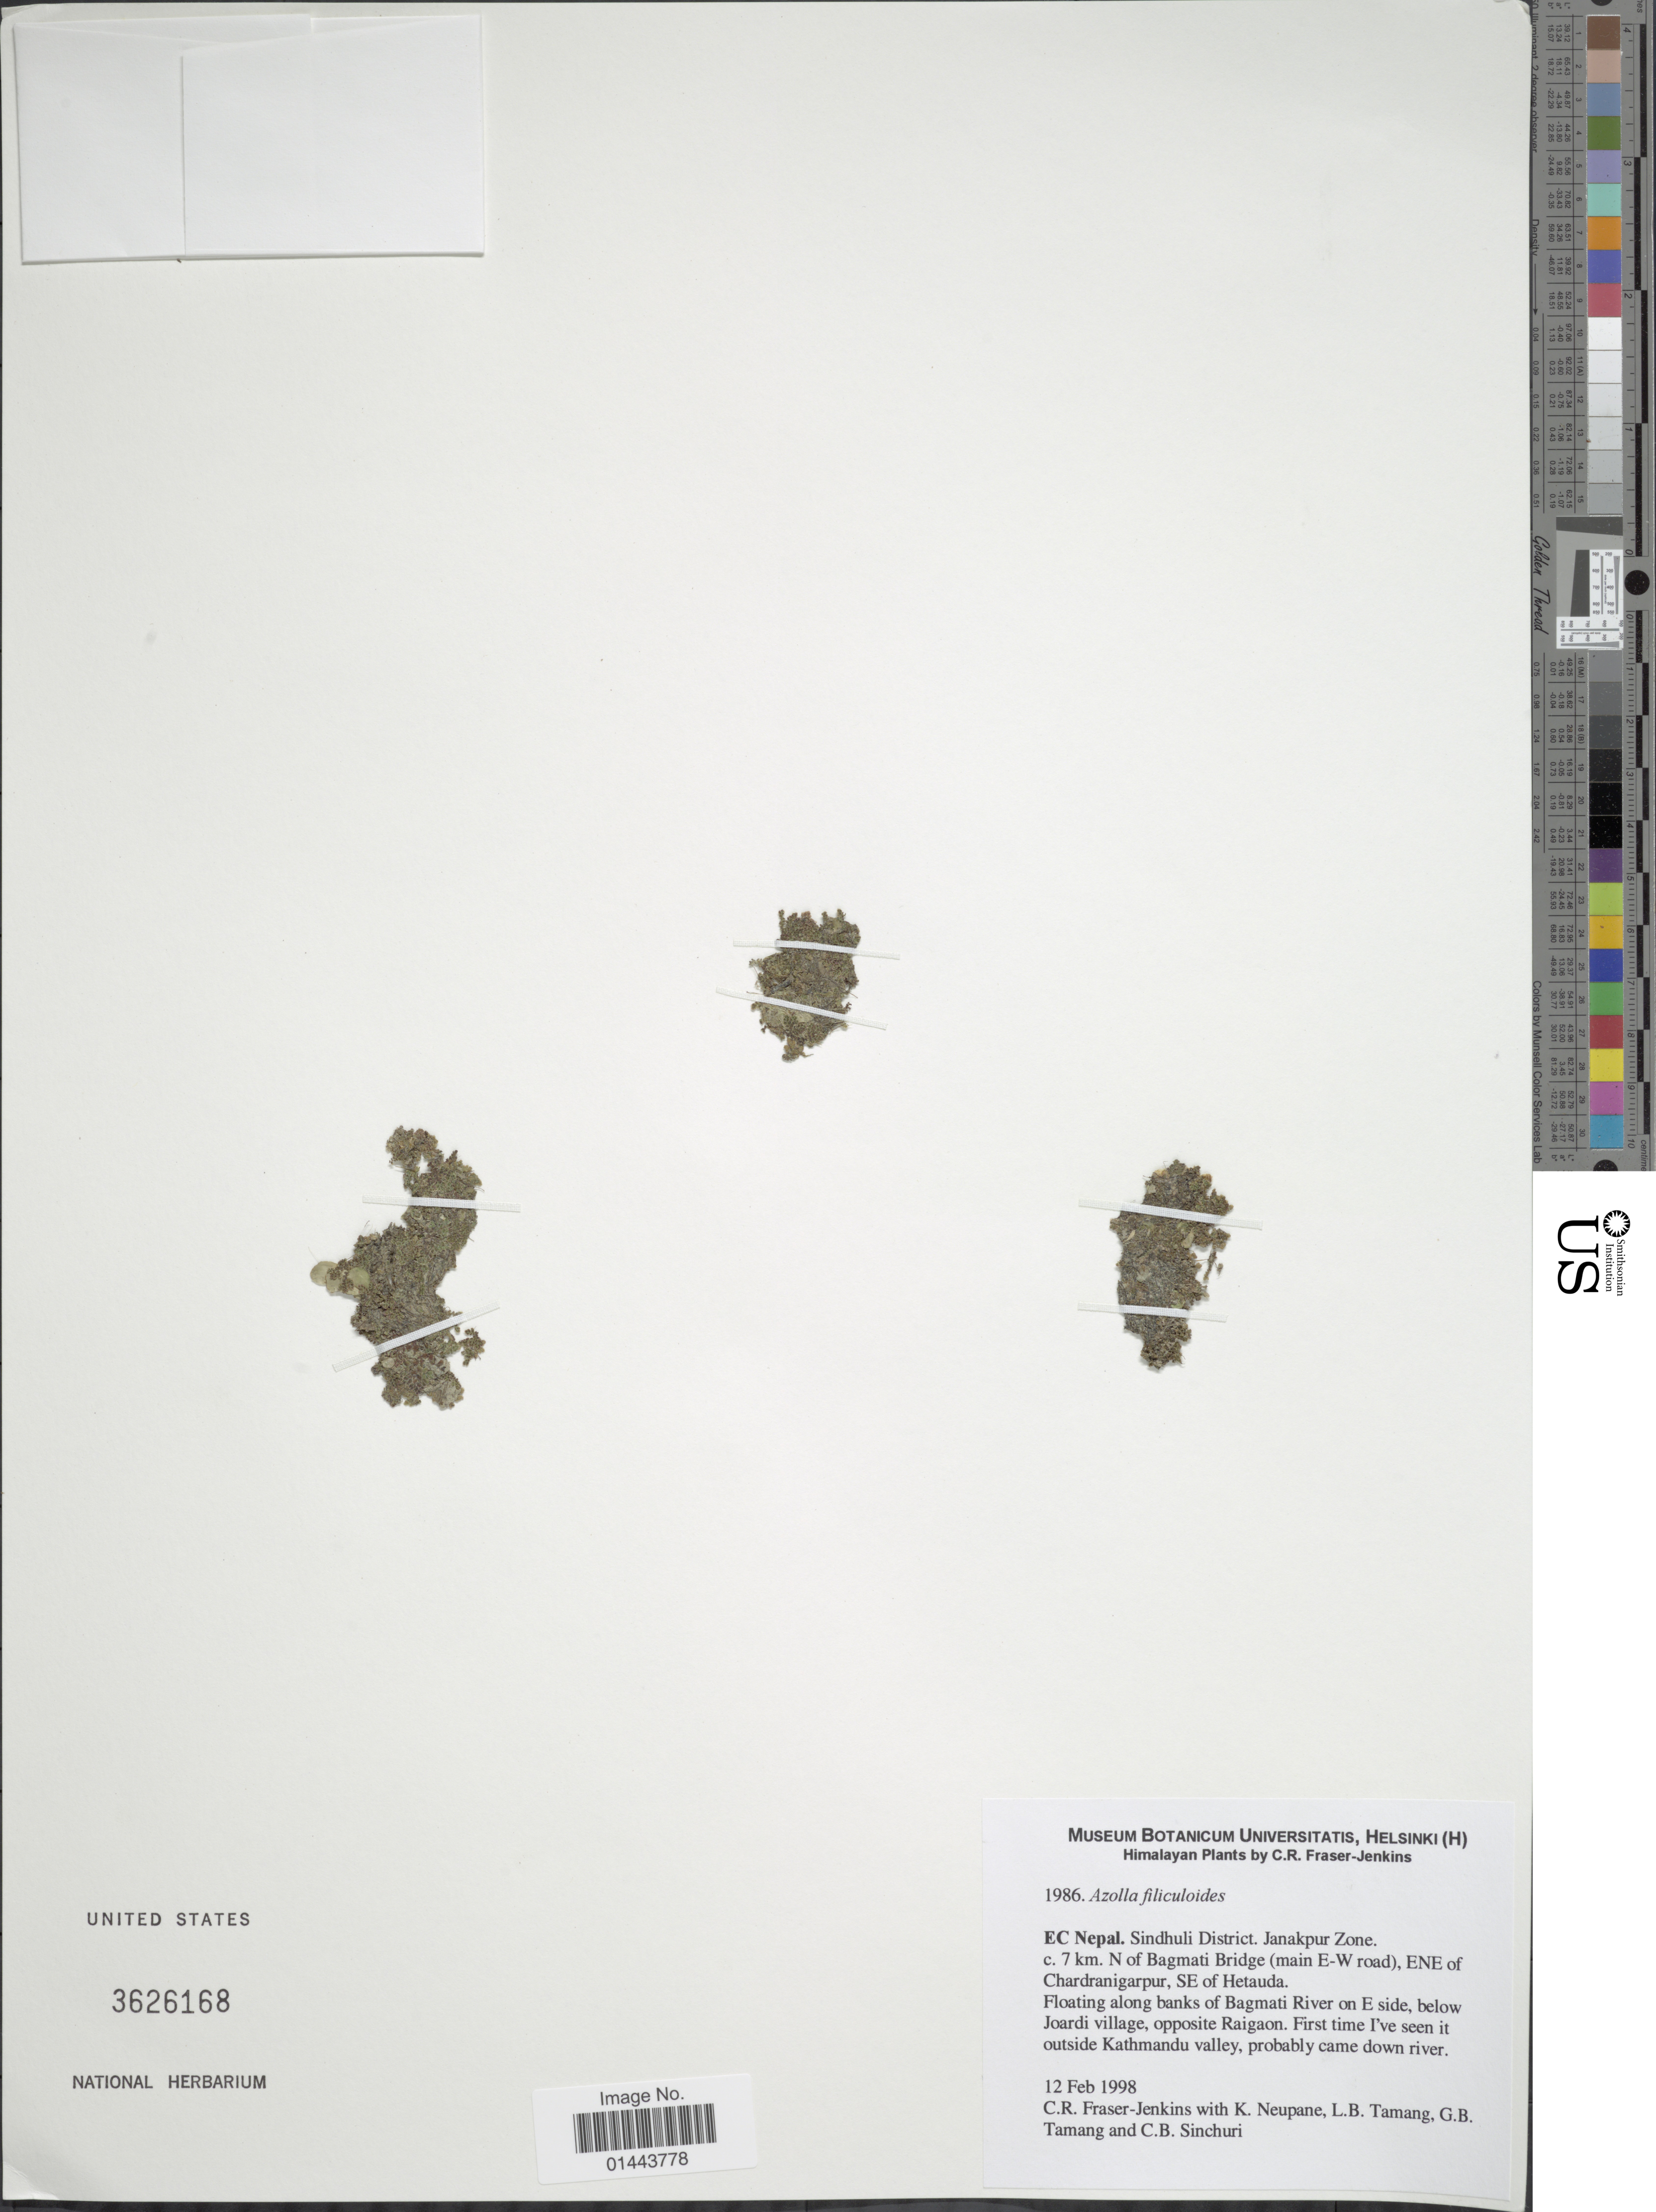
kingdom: Plantae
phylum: Tracheophyta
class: Polypodiopsida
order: Salviniales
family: Salviniaceae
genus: Azolla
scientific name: Azolla filiculoides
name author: Lam.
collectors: C. R. Fraser-Jenkins, K. Neupane, L. Tamang, G. Tamang & C. Sinchuri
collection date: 1998-02-12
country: Nepal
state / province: Janakpur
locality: EC Nepal, Sindhuli District, Janakpur Zone, c. 7 km. N of Bagmati Bridge (main E-W road), ENE of Chardranigarpur, SE of Hetauda, floating along banks of Bagmati River on E side, below Joardi village, opposite Raigaon, first time I've seen it outside Katmandu valley, probably came down river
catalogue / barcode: US 2626168